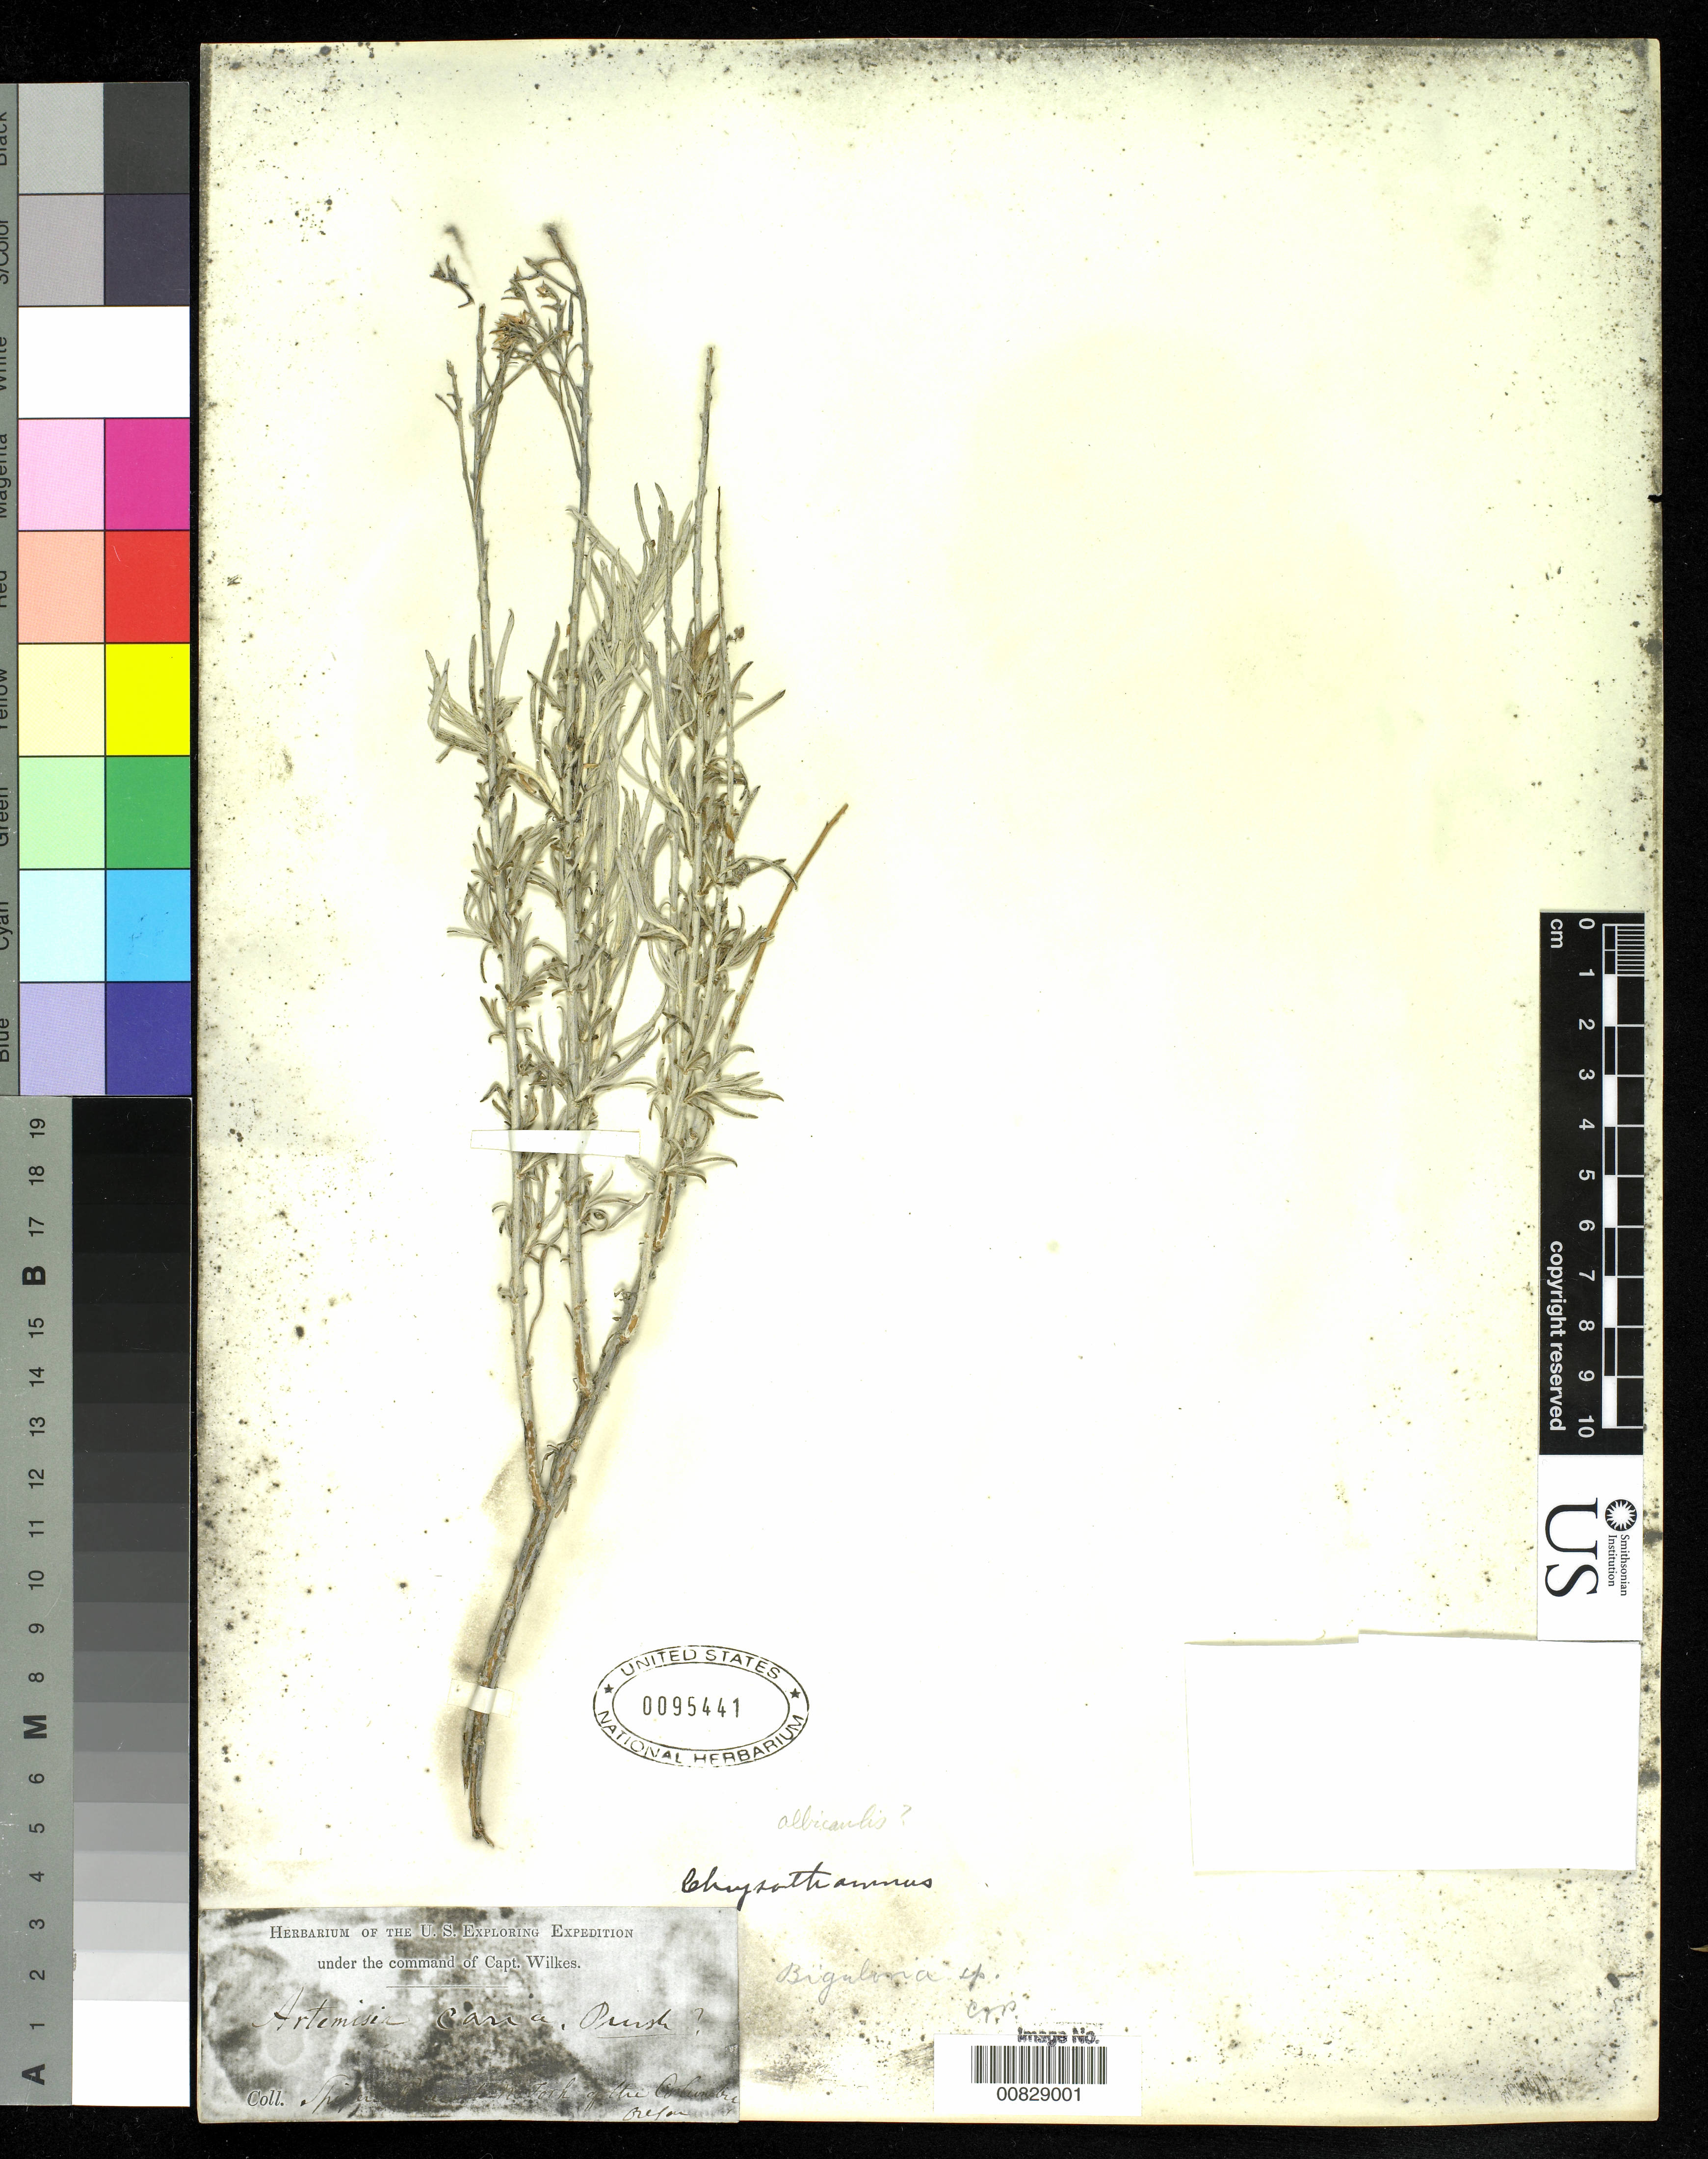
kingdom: Plantae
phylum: Tracheophyta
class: Magnoliopsida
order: Asterales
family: Asteraceae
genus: Chrysothamnus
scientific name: Chrysothamnus nauseosus subsp. albicaulis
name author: (Nutt.) H.M. Hall & Clem.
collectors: Wilkes Explor. Exped.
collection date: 1838/1842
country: United States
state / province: Washington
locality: Spipen River to N. Fork of the Columbia River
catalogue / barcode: US 95441